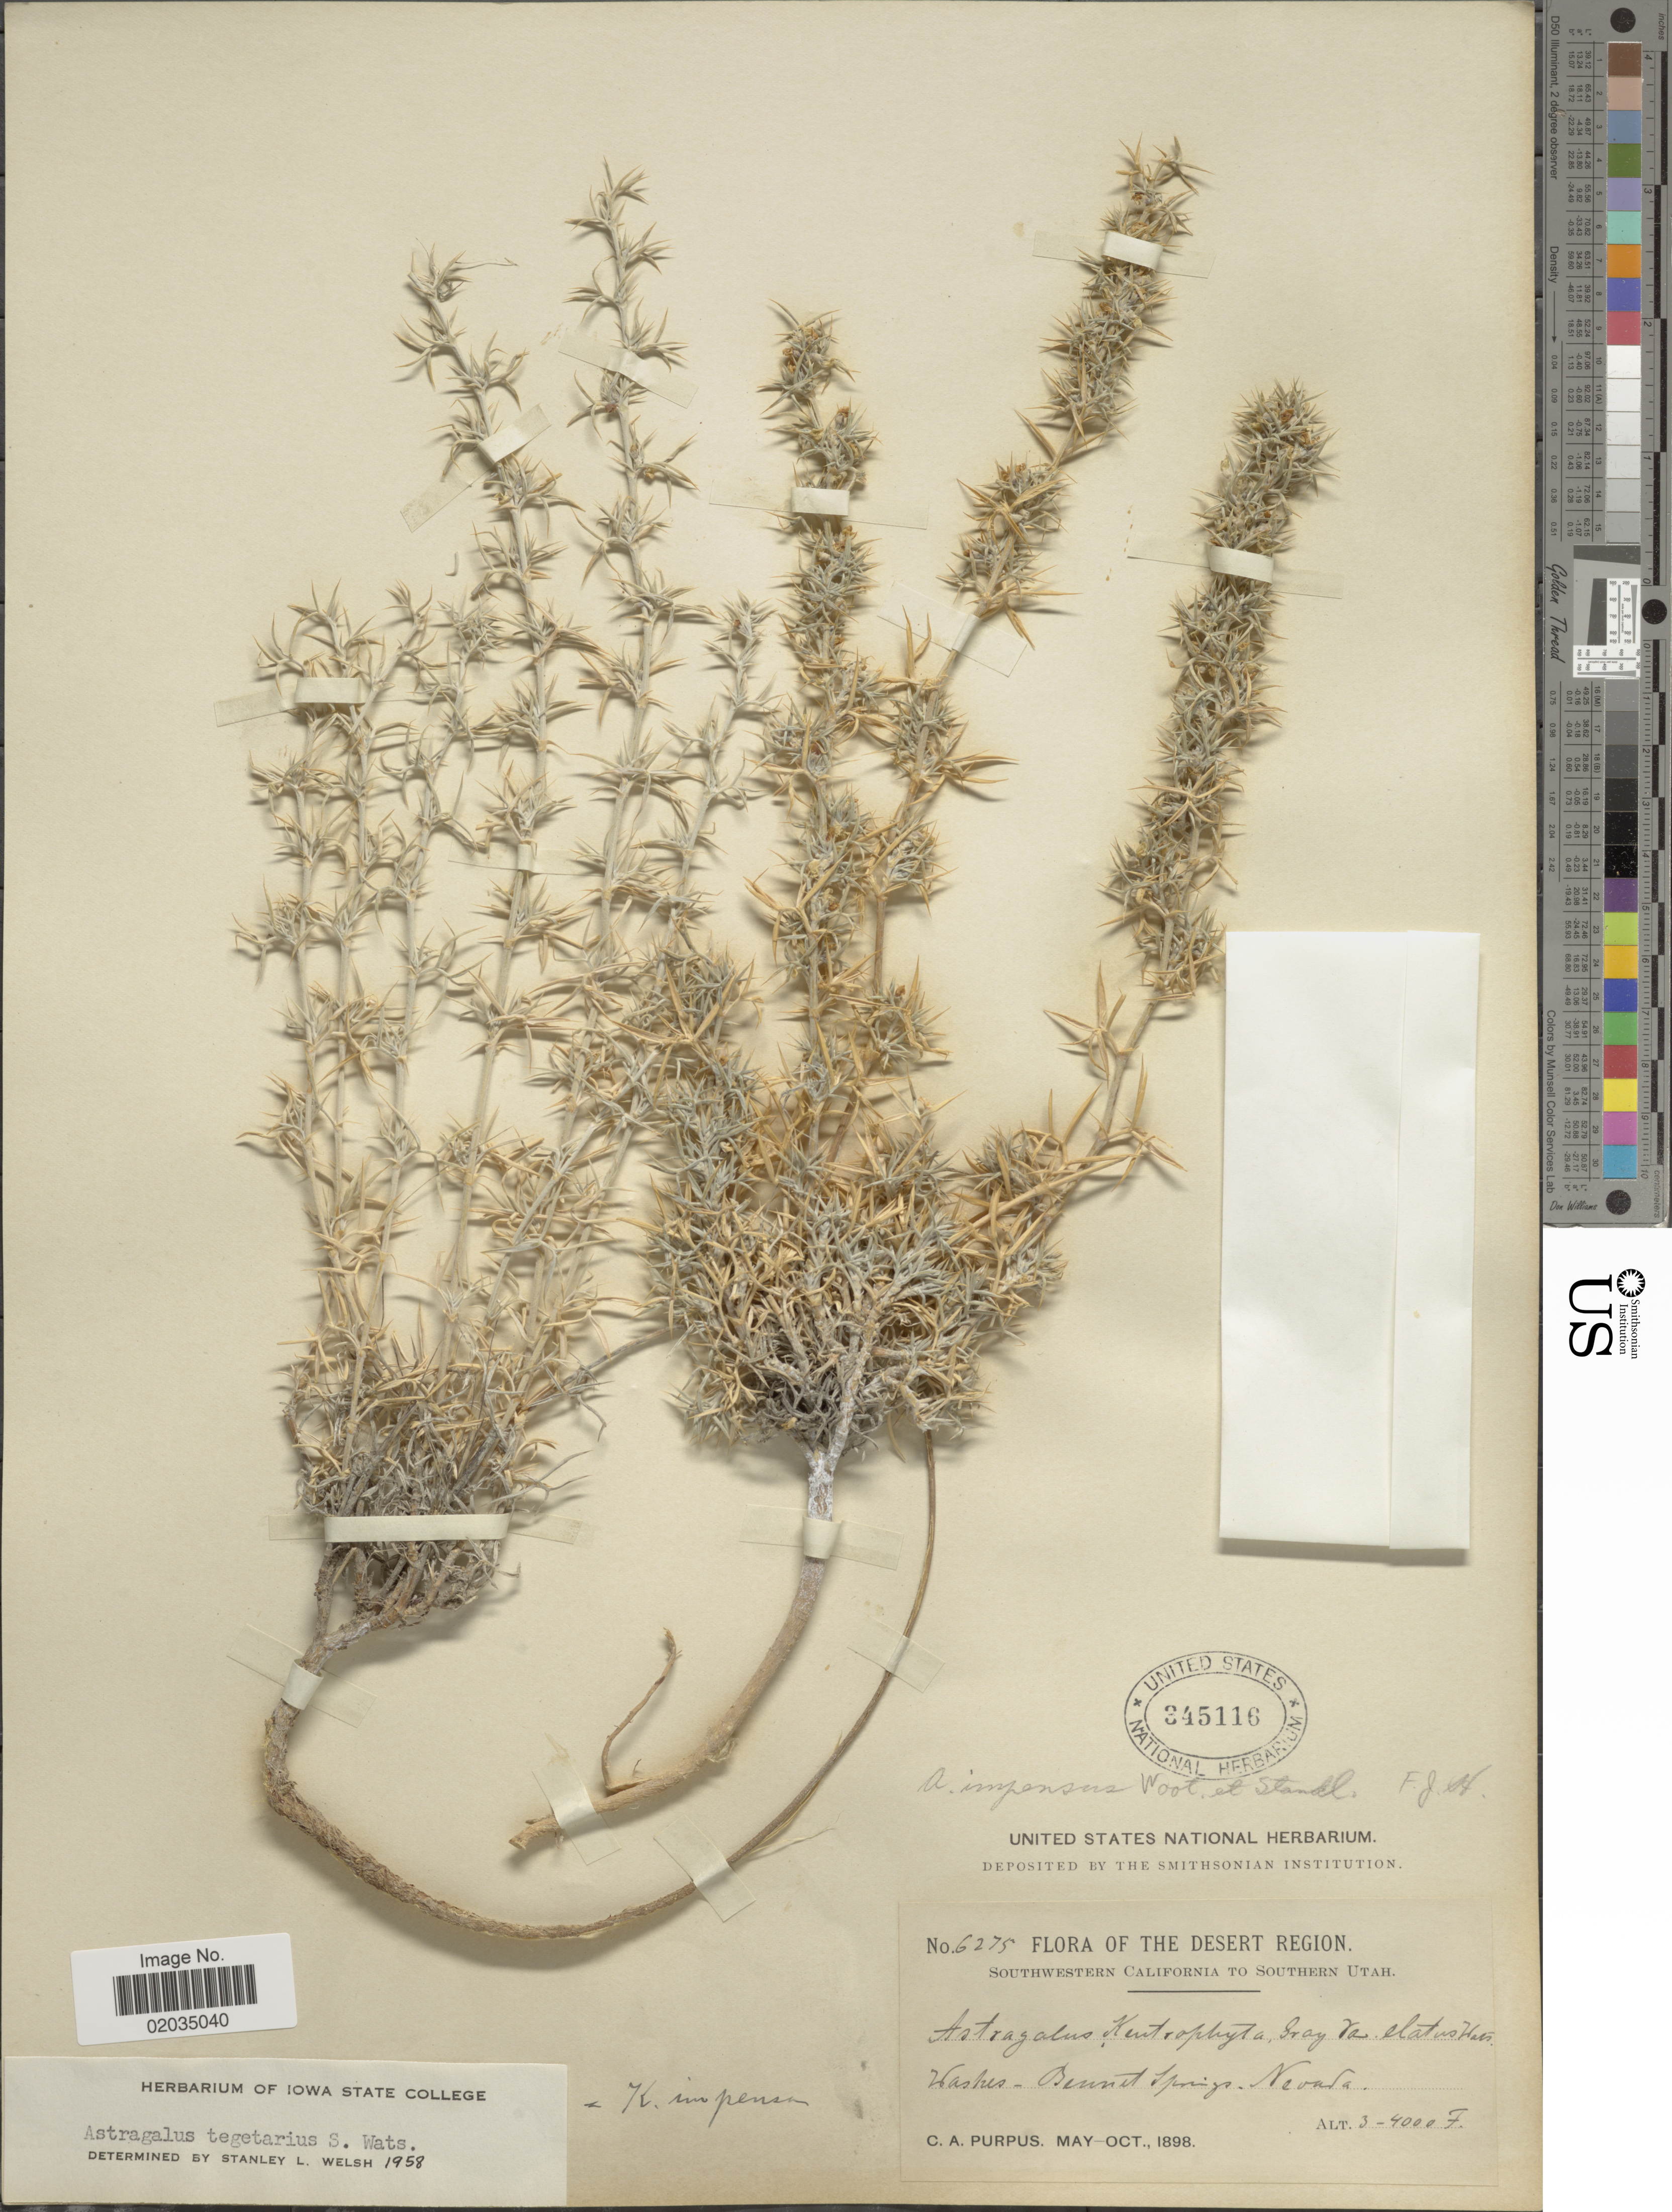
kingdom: Plantae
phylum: Tracheophyta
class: Magnoliopsida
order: Fabales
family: Fabaceae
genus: Astragalus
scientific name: Astragalus tegetarioides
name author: M.E. Jones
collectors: C. A. Purpus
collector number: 6275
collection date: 1898-05/1898-10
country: United States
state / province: Nevada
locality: Southwestern California to Southern Utah, Bennet Springs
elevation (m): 914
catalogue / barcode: US 345116